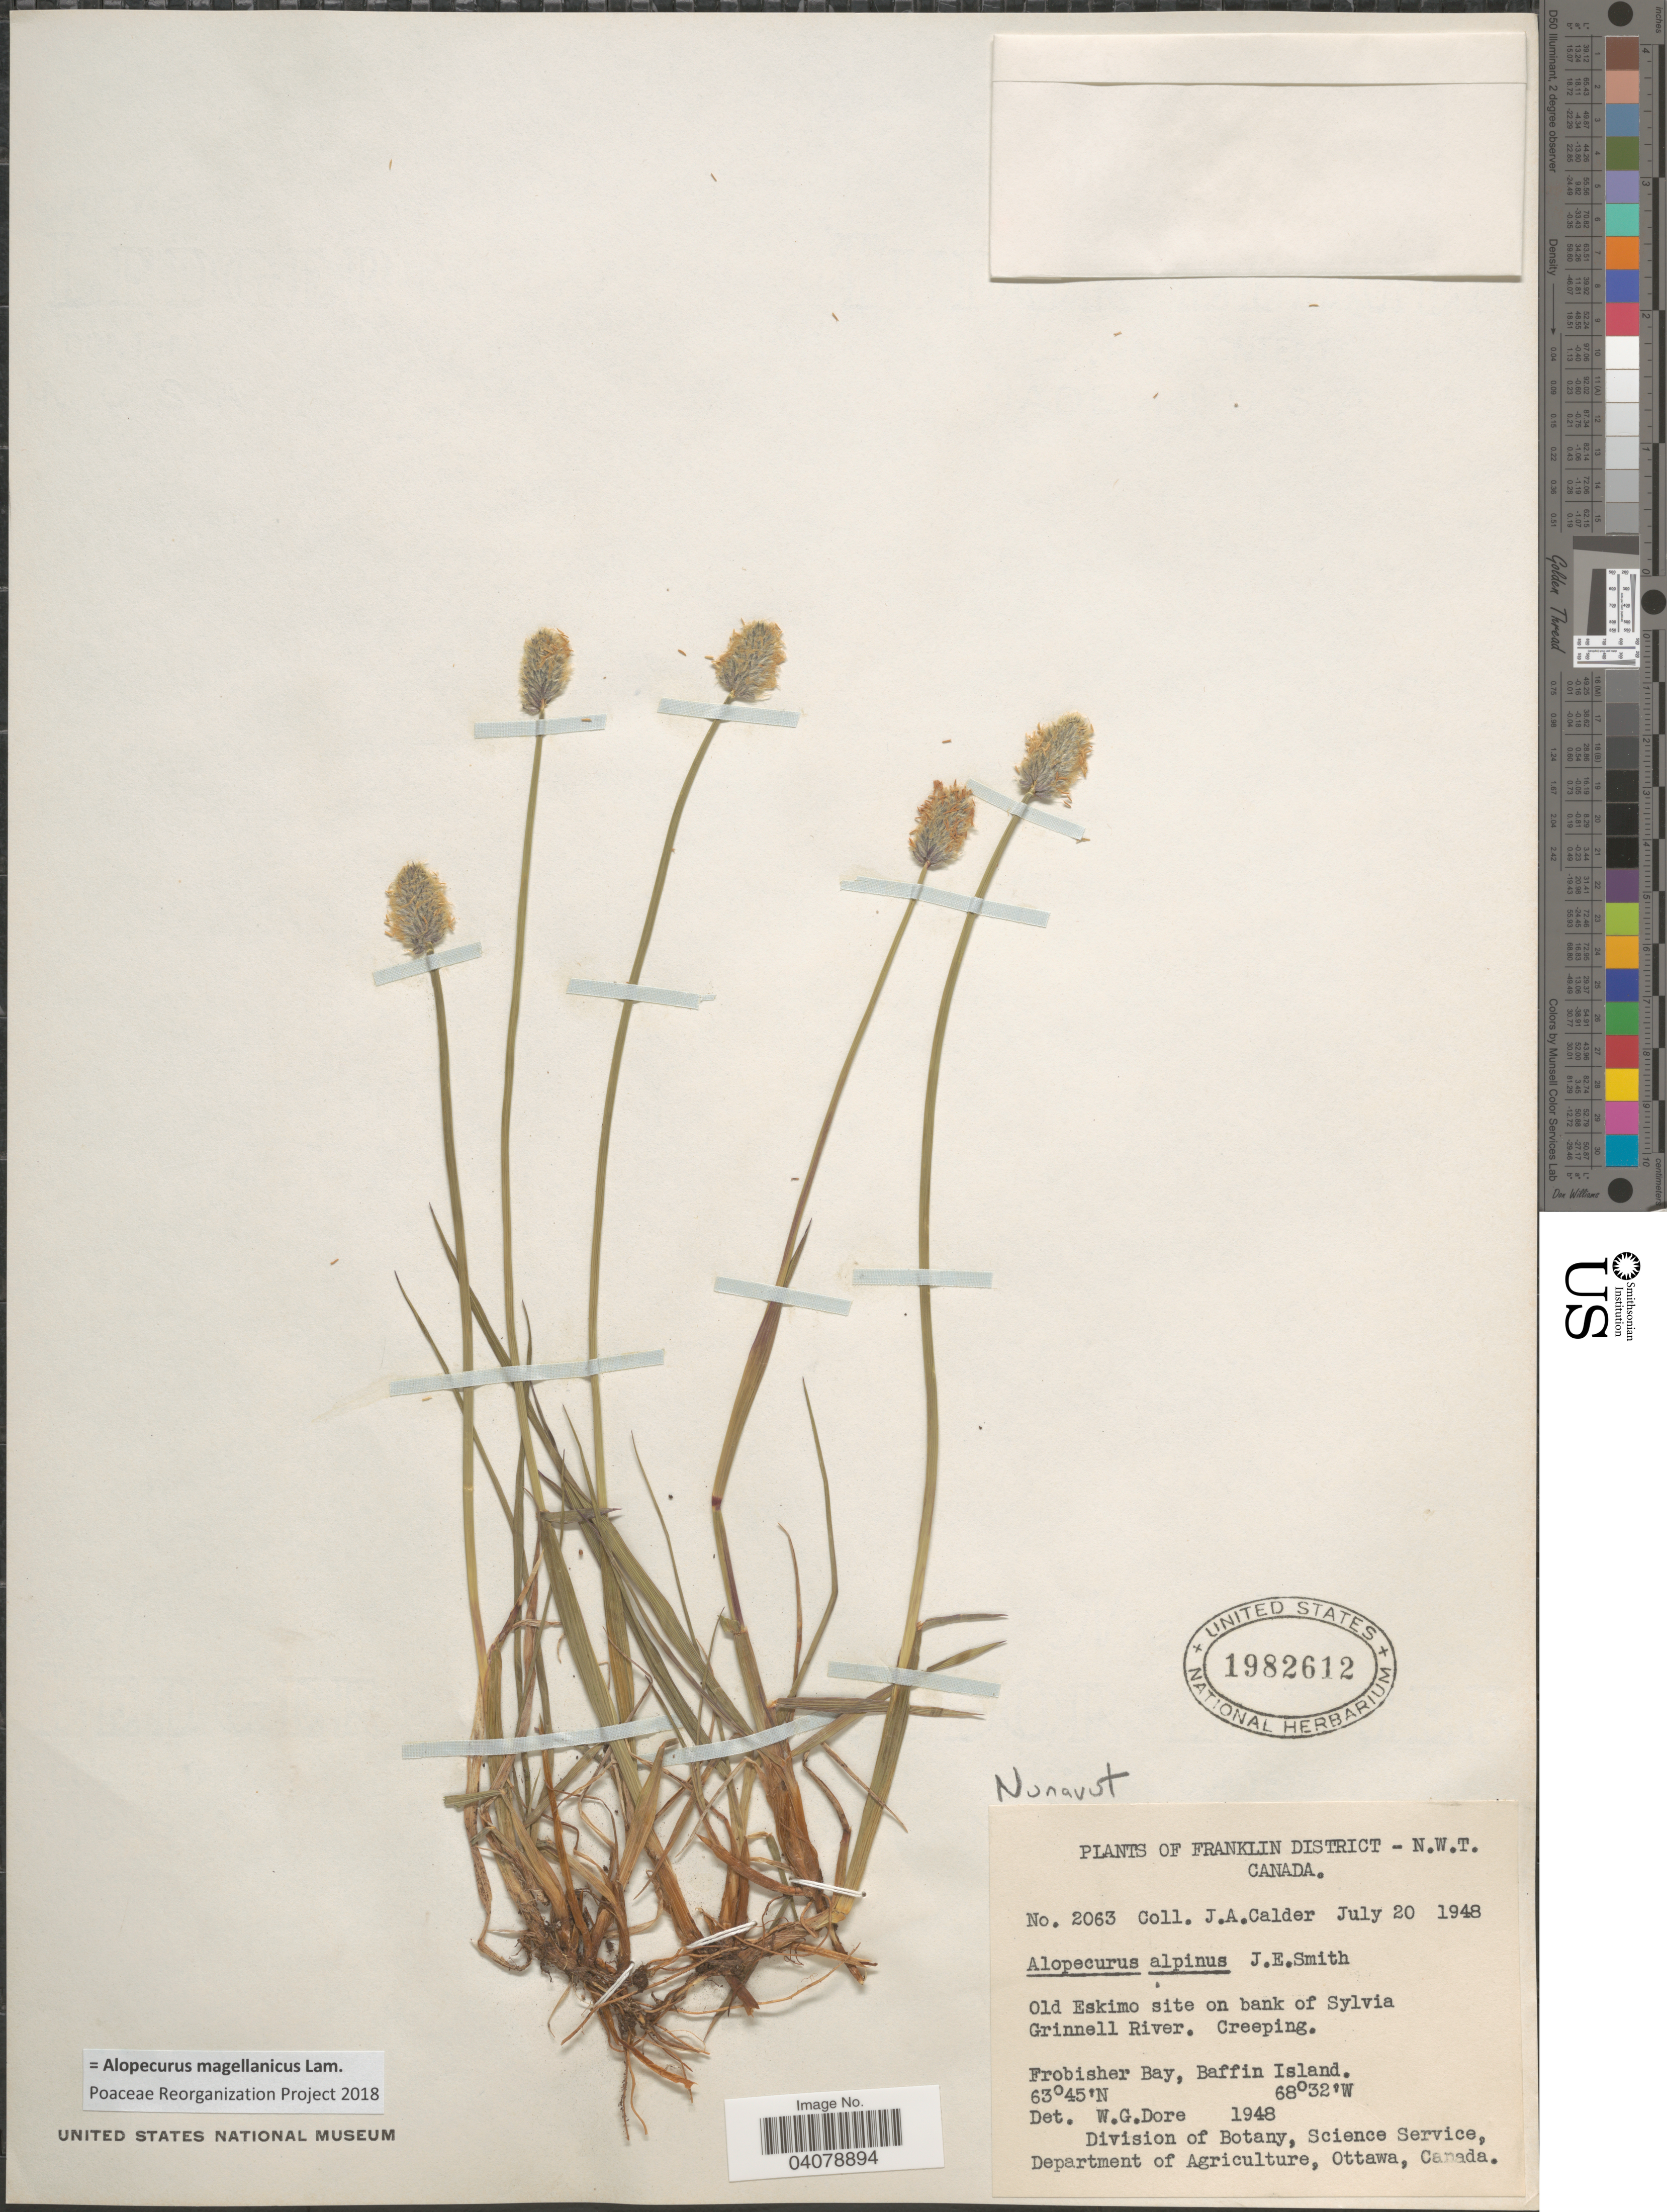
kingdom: Plantae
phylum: Tracheophyta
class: Liliopsida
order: Poales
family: Poaceae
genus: Alopecurus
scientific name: Alopecurus magellanicus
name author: Lam.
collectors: J. A. Calder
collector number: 2063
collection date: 1948-07-20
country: Canada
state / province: Nunavut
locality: Nunavut. Franklin District - N.W.T. Old Eskimo site on bank of Sylvia. Grinnell River. Frobisher Bay, Baffin Island.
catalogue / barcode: US 1982612